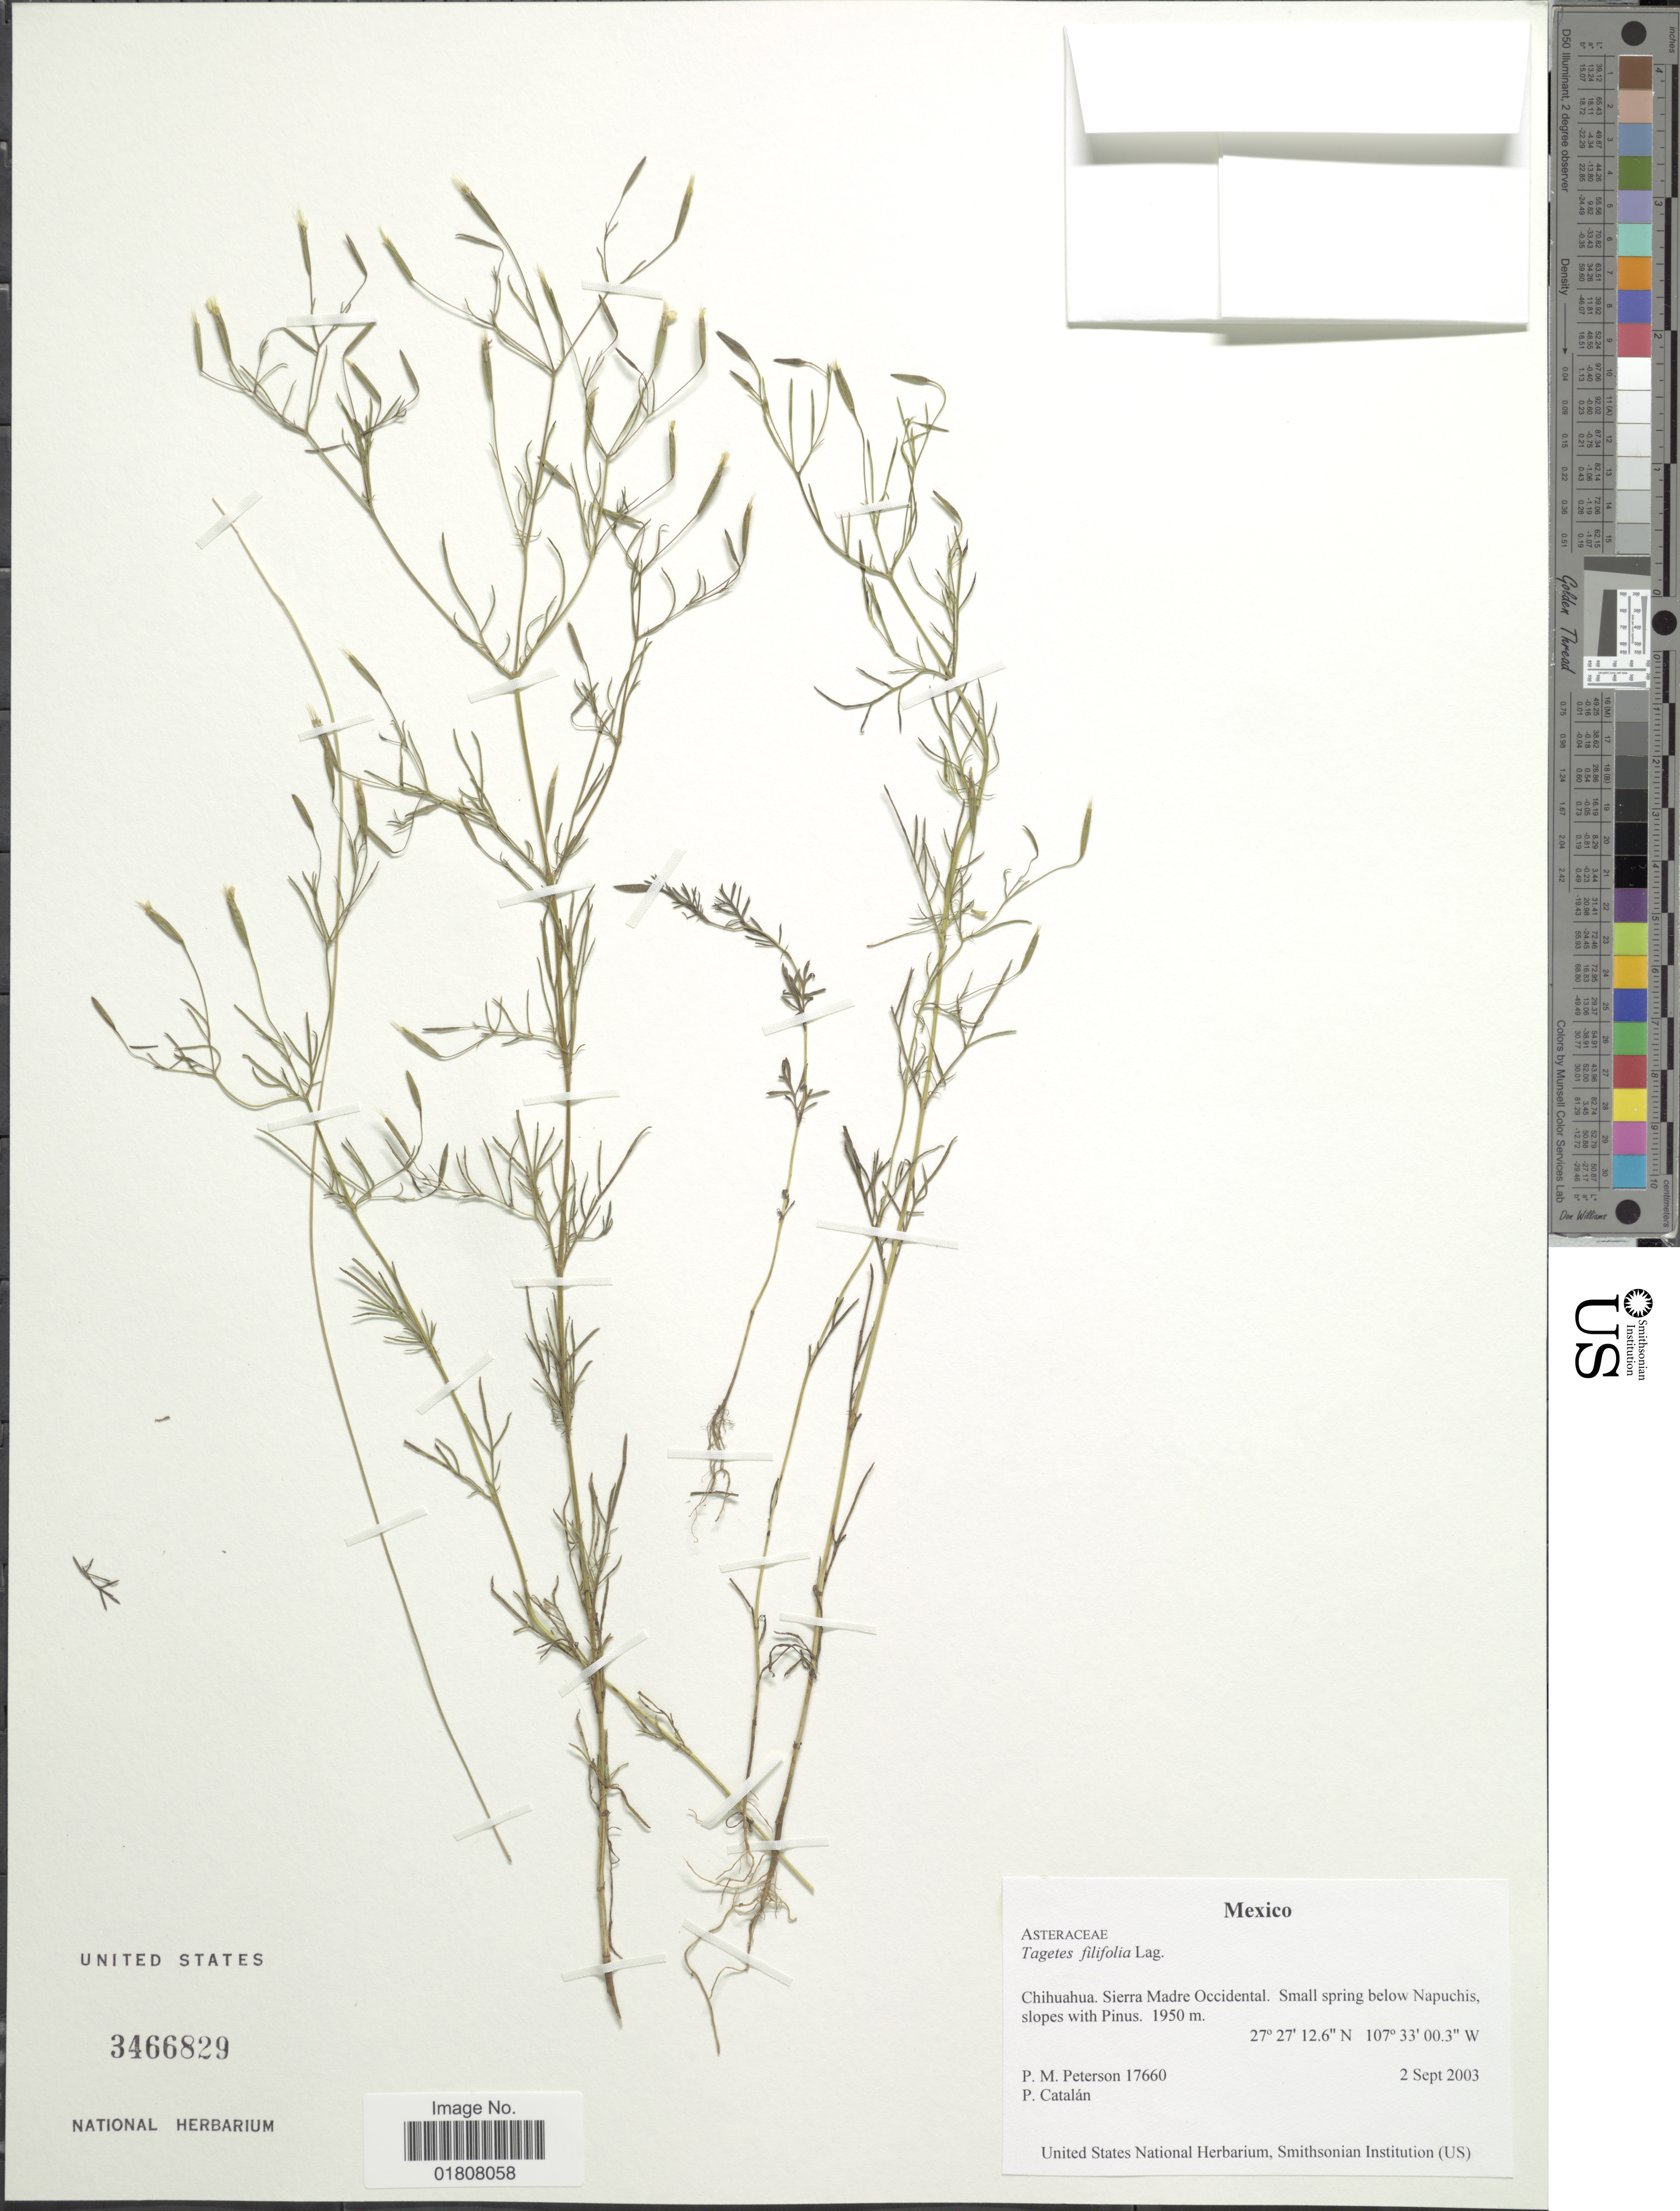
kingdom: Plantae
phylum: Tracheophyta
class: Magnoliopsida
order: Asterales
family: Asteraceae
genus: Tagetes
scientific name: Tagetes filifolia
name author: Lag.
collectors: P. M. Peterson & P. Catalán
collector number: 17660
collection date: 2003-09-02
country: Mexico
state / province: Chihuahua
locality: Sierra Madre Occidental, small spring below Napuchis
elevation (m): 1950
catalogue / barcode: US 3466829